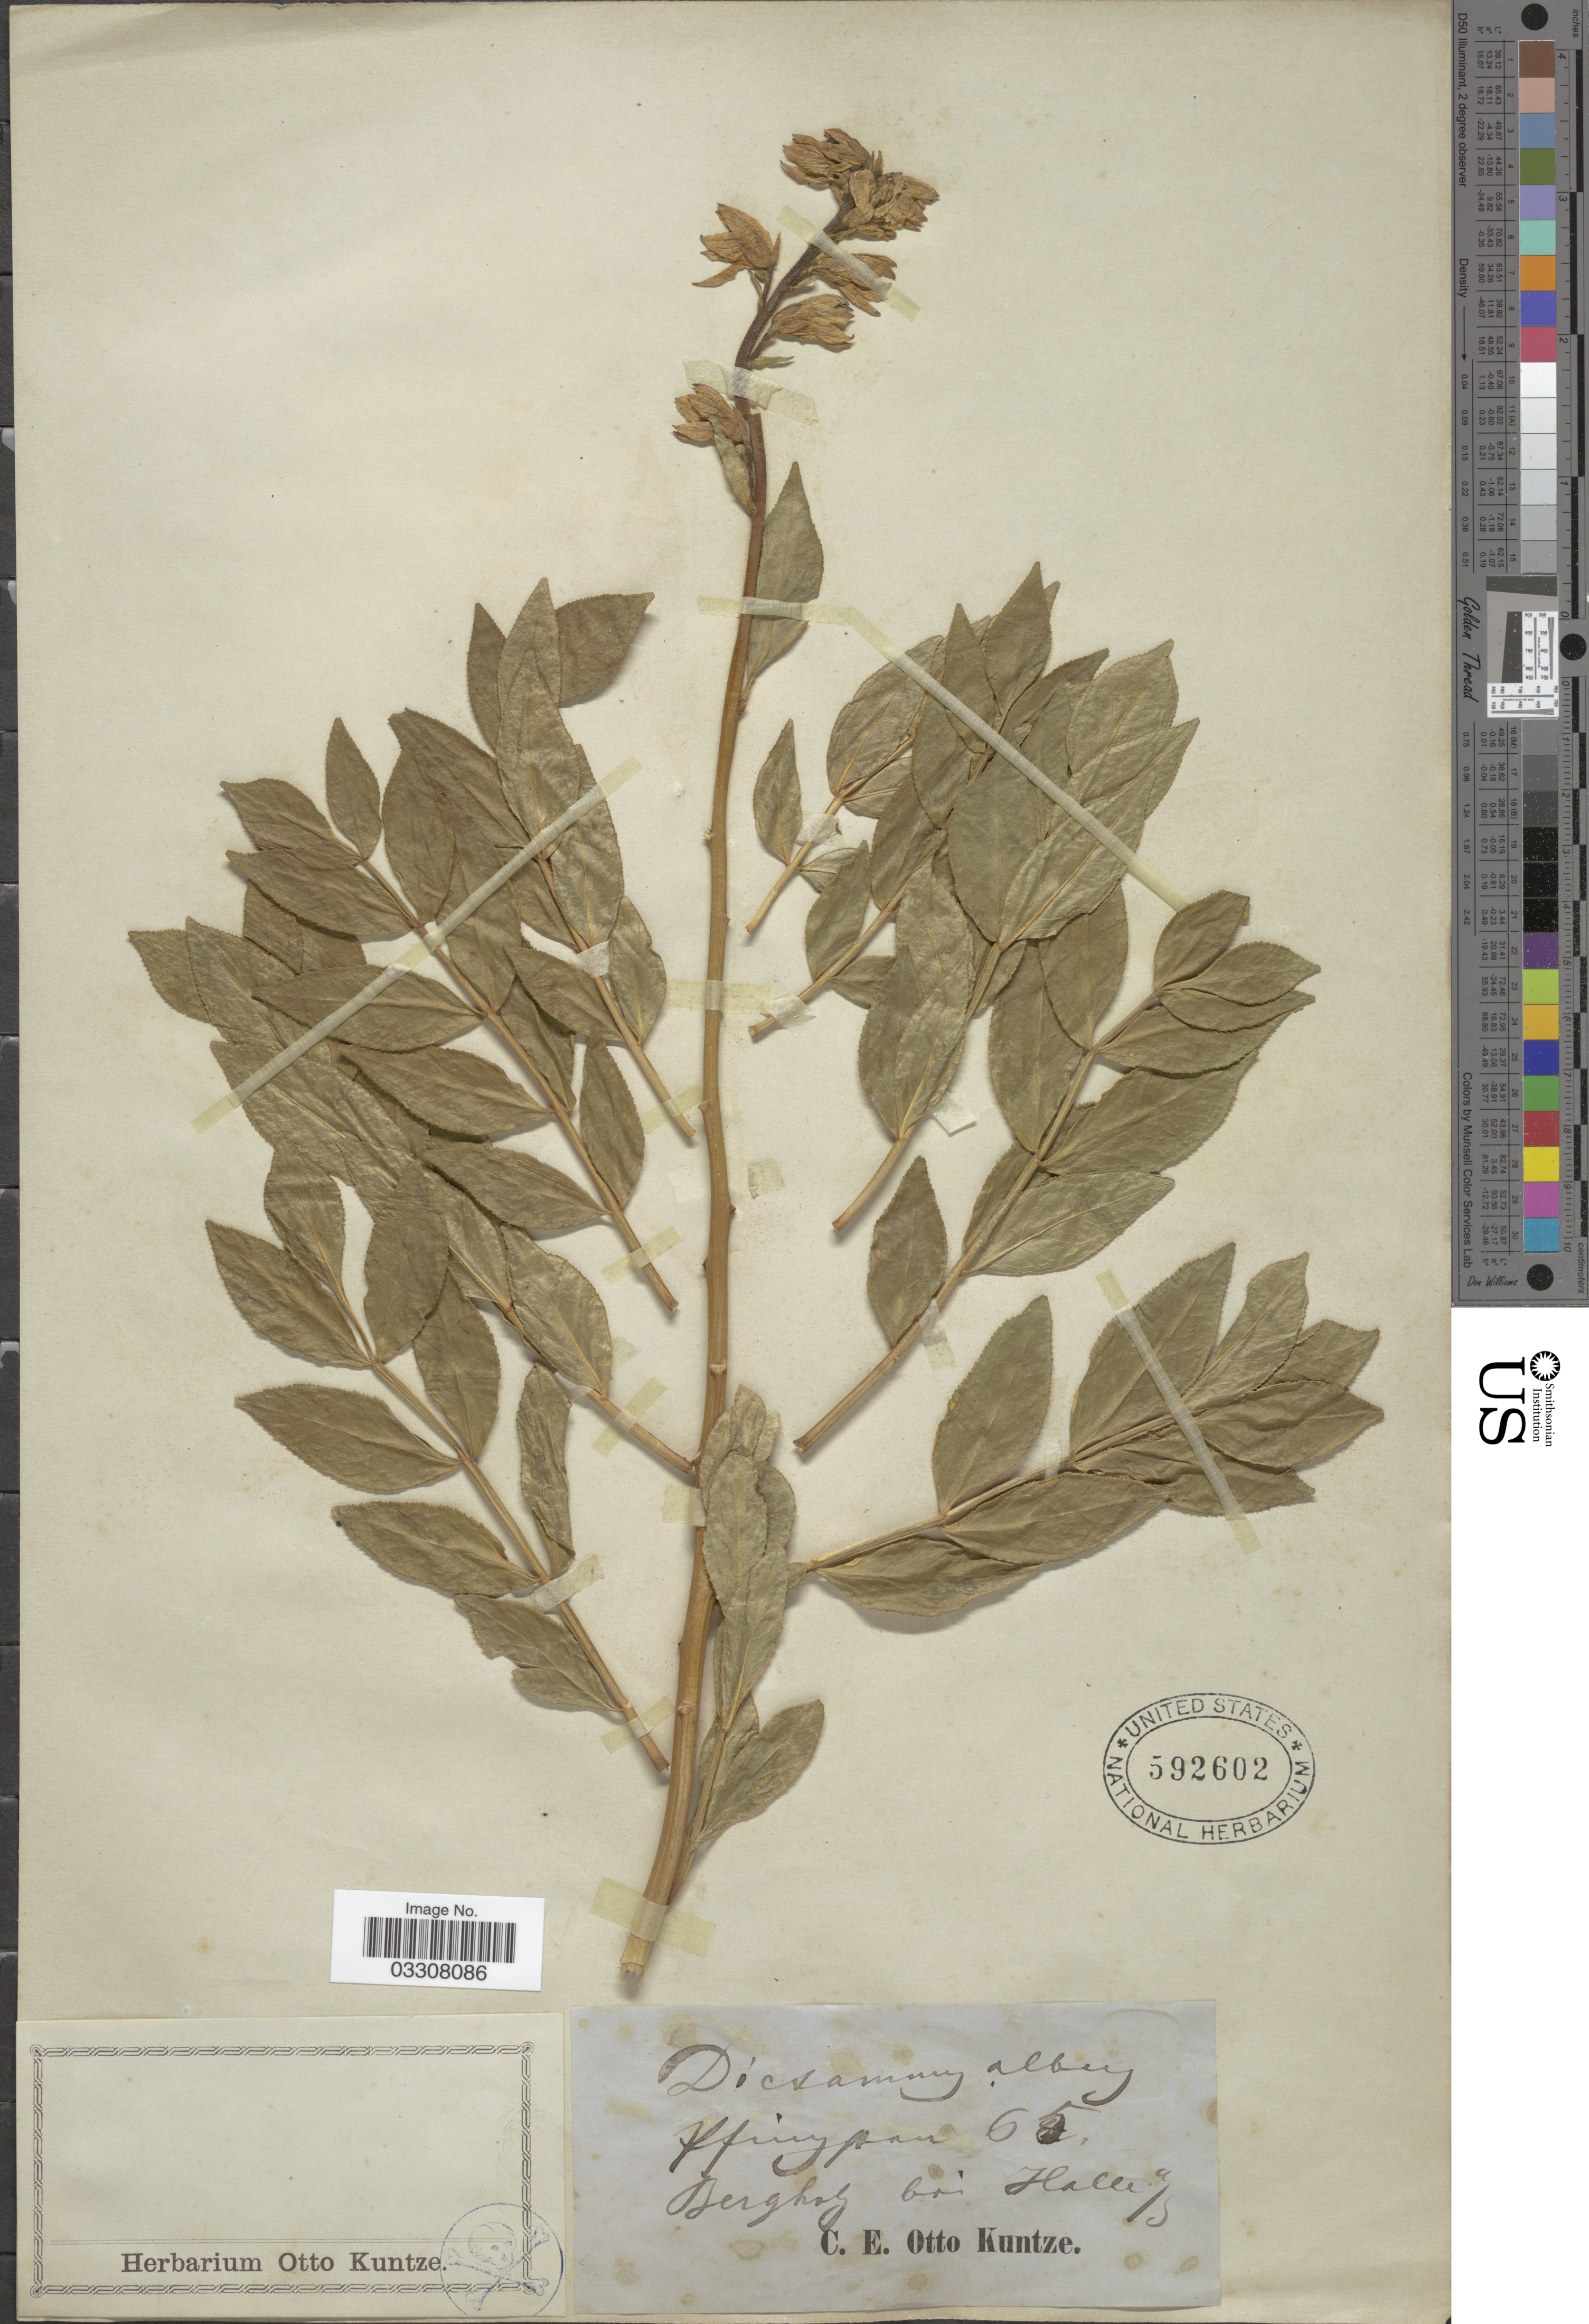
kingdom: Plantae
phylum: Tracheophyta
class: Magnoliopsida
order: Sapindales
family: Rutaceae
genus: Dictamnus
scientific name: Dictamnus albus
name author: L.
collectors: C.E.O. Kuntze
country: Germany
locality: Kfingpan 65 [unsure placement], Berghag bei Halle a/s.[interpreted]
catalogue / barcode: US 592602